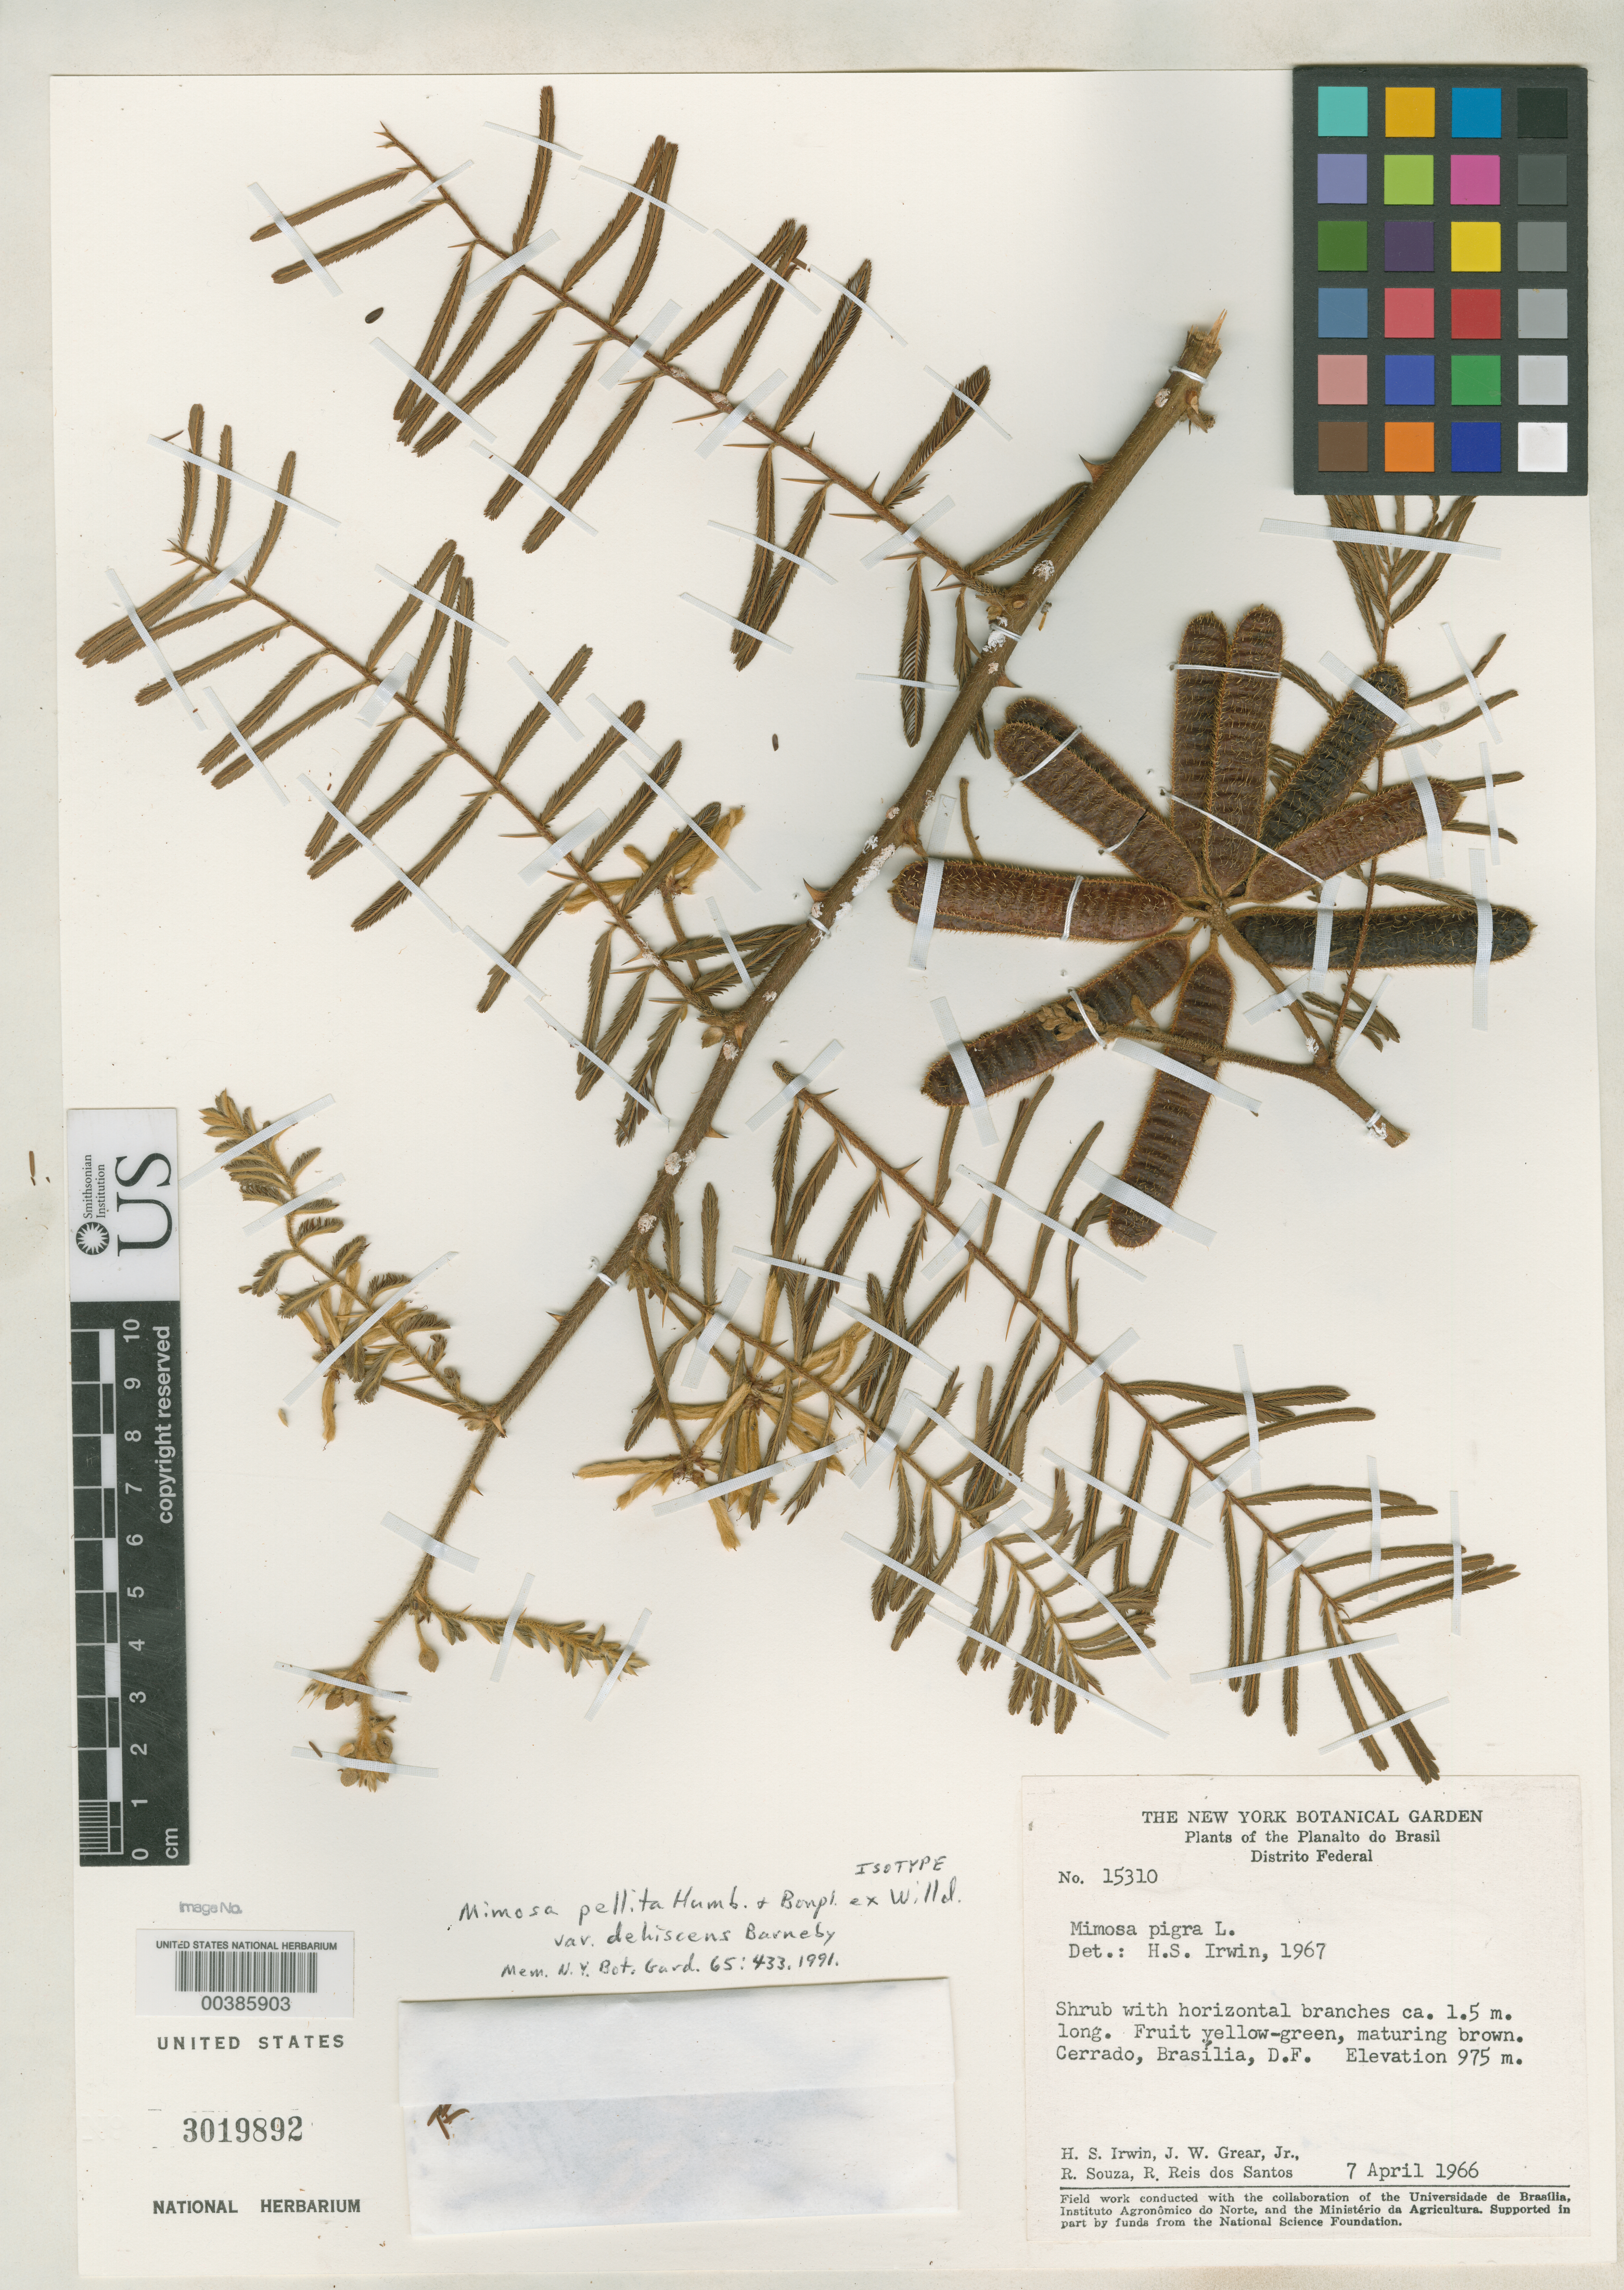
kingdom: Plantae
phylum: Tracheophyta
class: Magnoliopsida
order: Fabales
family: Fabaceae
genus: Mimosa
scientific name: Mimosa pellita var. dehiscens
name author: Barneby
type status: Isotype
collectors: H. Irwin, J. W. Grear, R. Souza & R. G. P. Santos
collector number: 15310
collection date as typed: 07 Apr 1966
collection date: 1966-04-07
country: Brazil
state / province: Distrito Federal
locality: Cerrado.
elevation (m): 975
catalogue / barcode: US 3019892